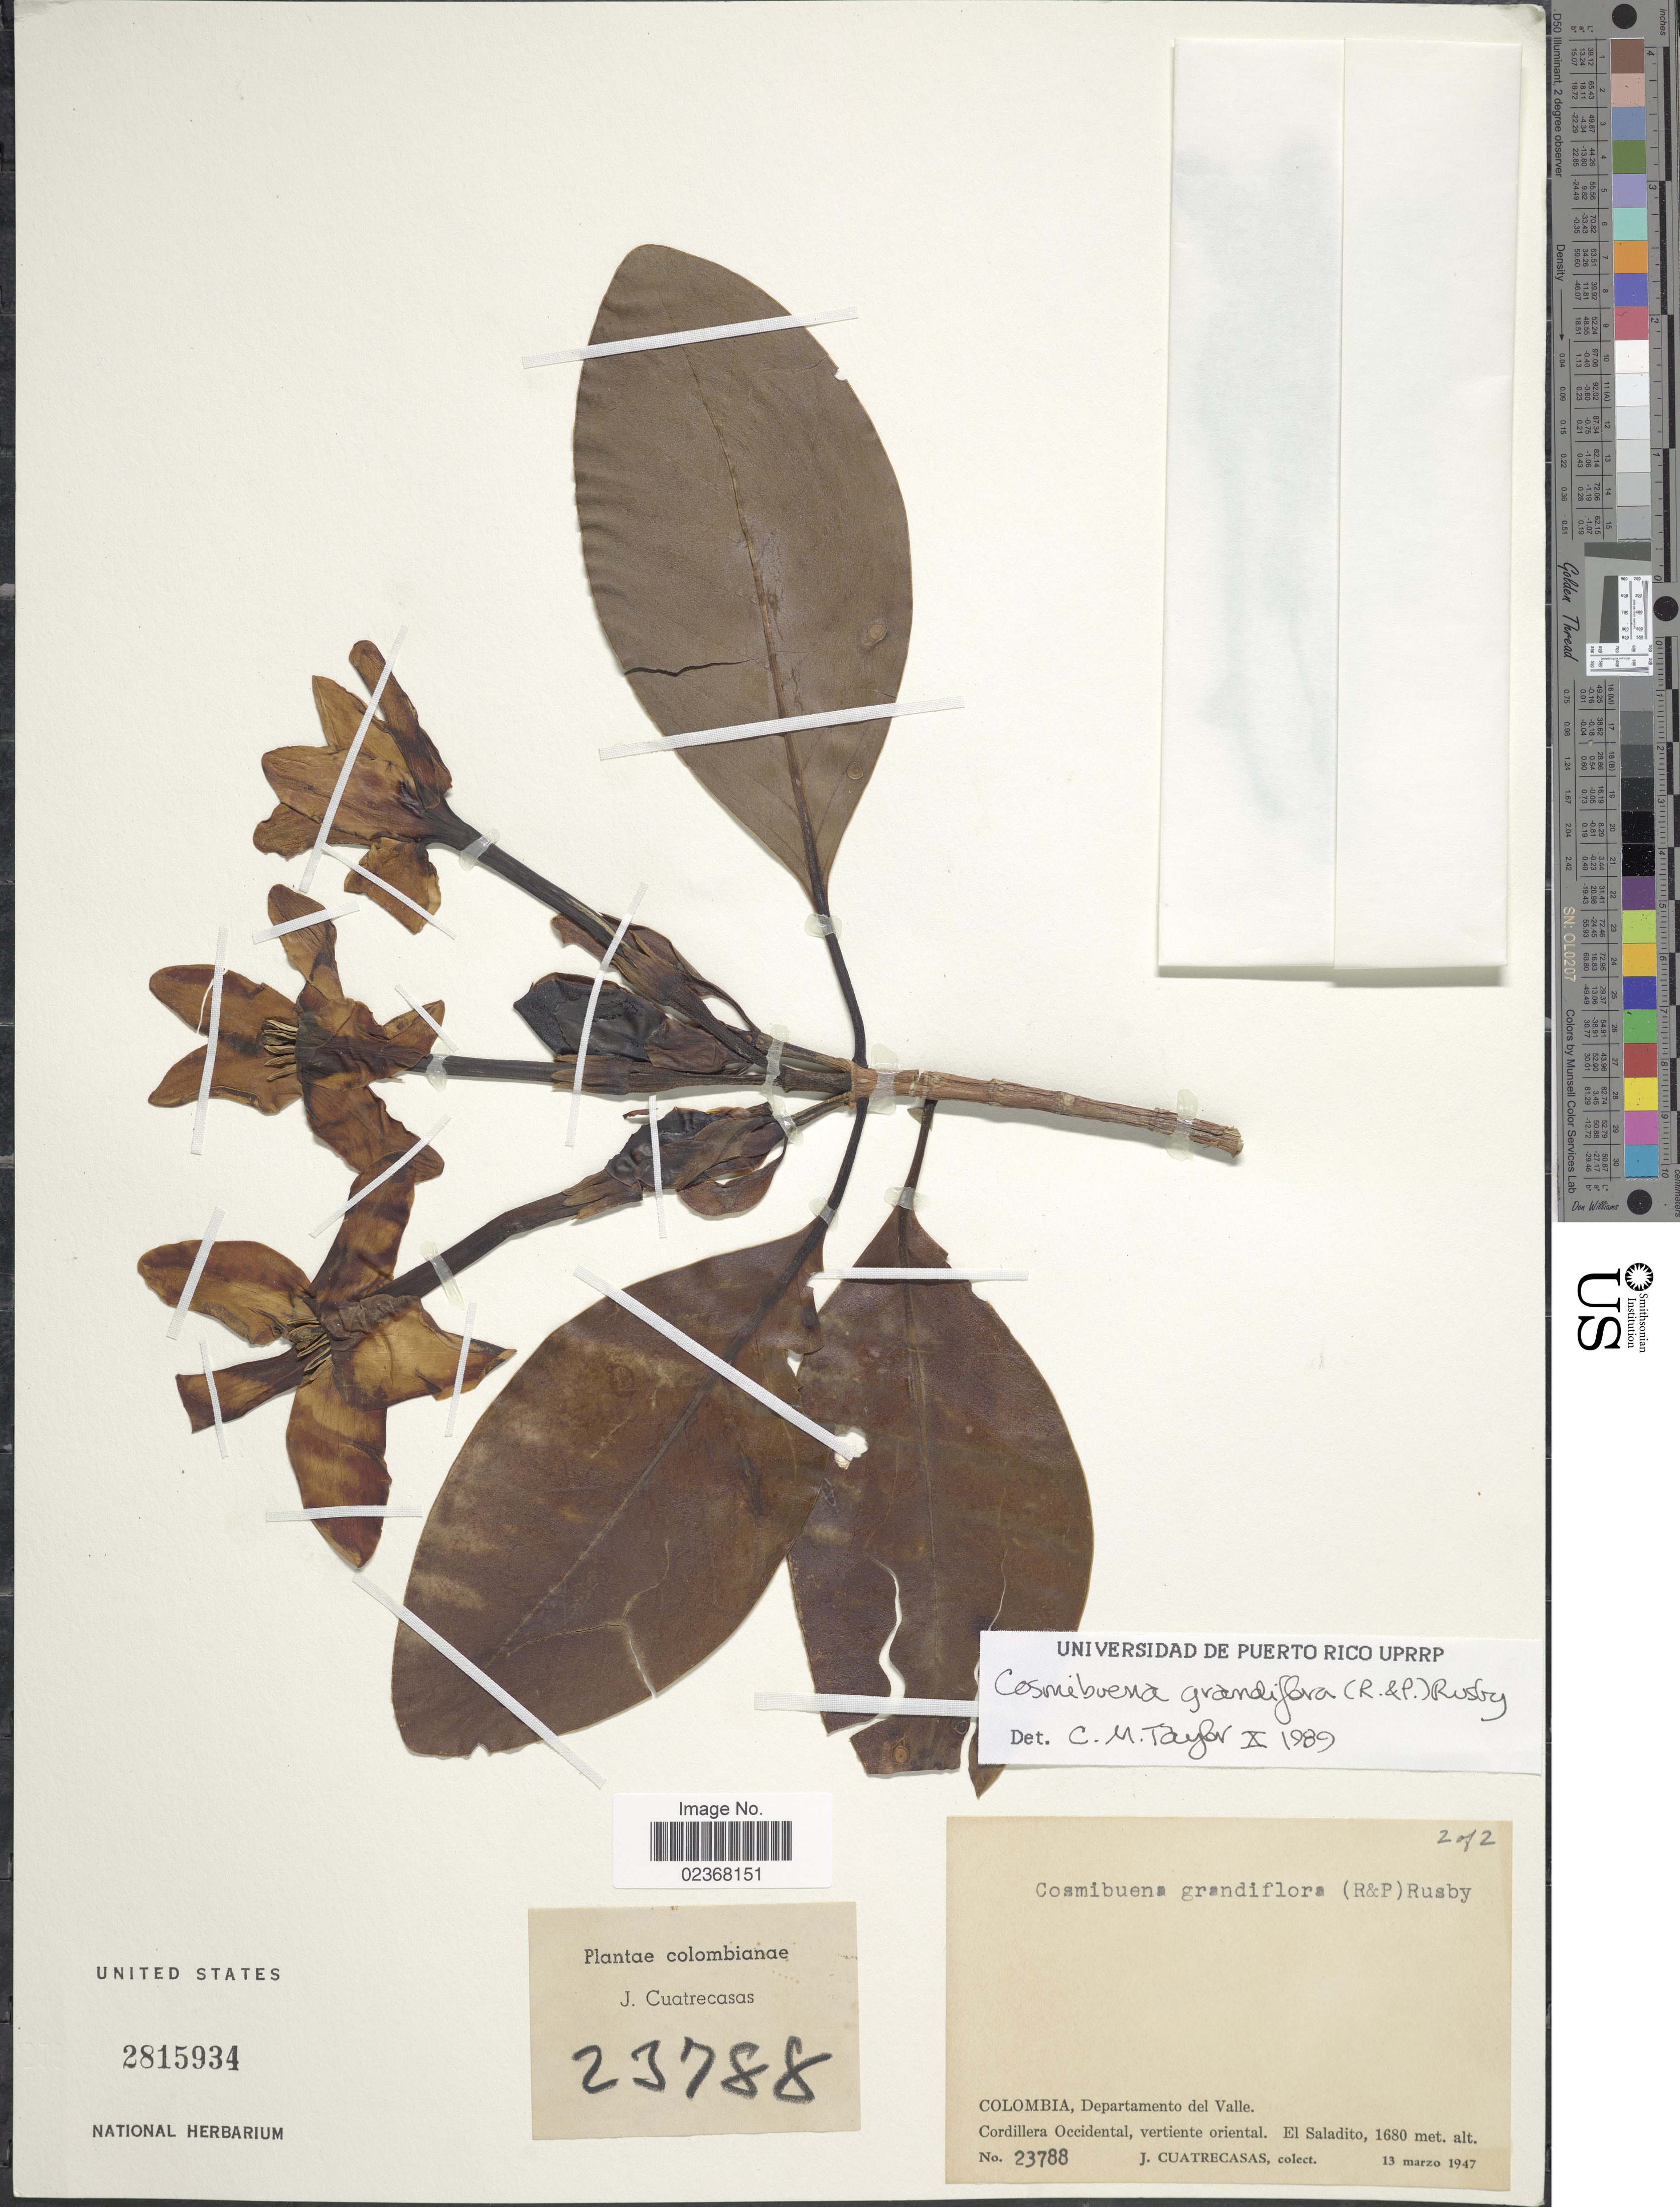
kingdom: Plantae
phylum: Tracheophyta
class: Magnoliopsida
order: Gentianales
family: Rubiaceae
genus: Cosmibuena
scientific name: Cosmibuena grandiflora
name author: (Rose & Pav.) Rusby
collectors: J. Cuatrecasas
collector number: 23788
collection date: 1947-03-13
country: Colombia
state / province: Valle del Cauca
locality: Colombia, Departamento del Valle, Cordillera Occidental oriental, El Saladito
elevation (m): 1680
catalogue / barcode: US 2815934